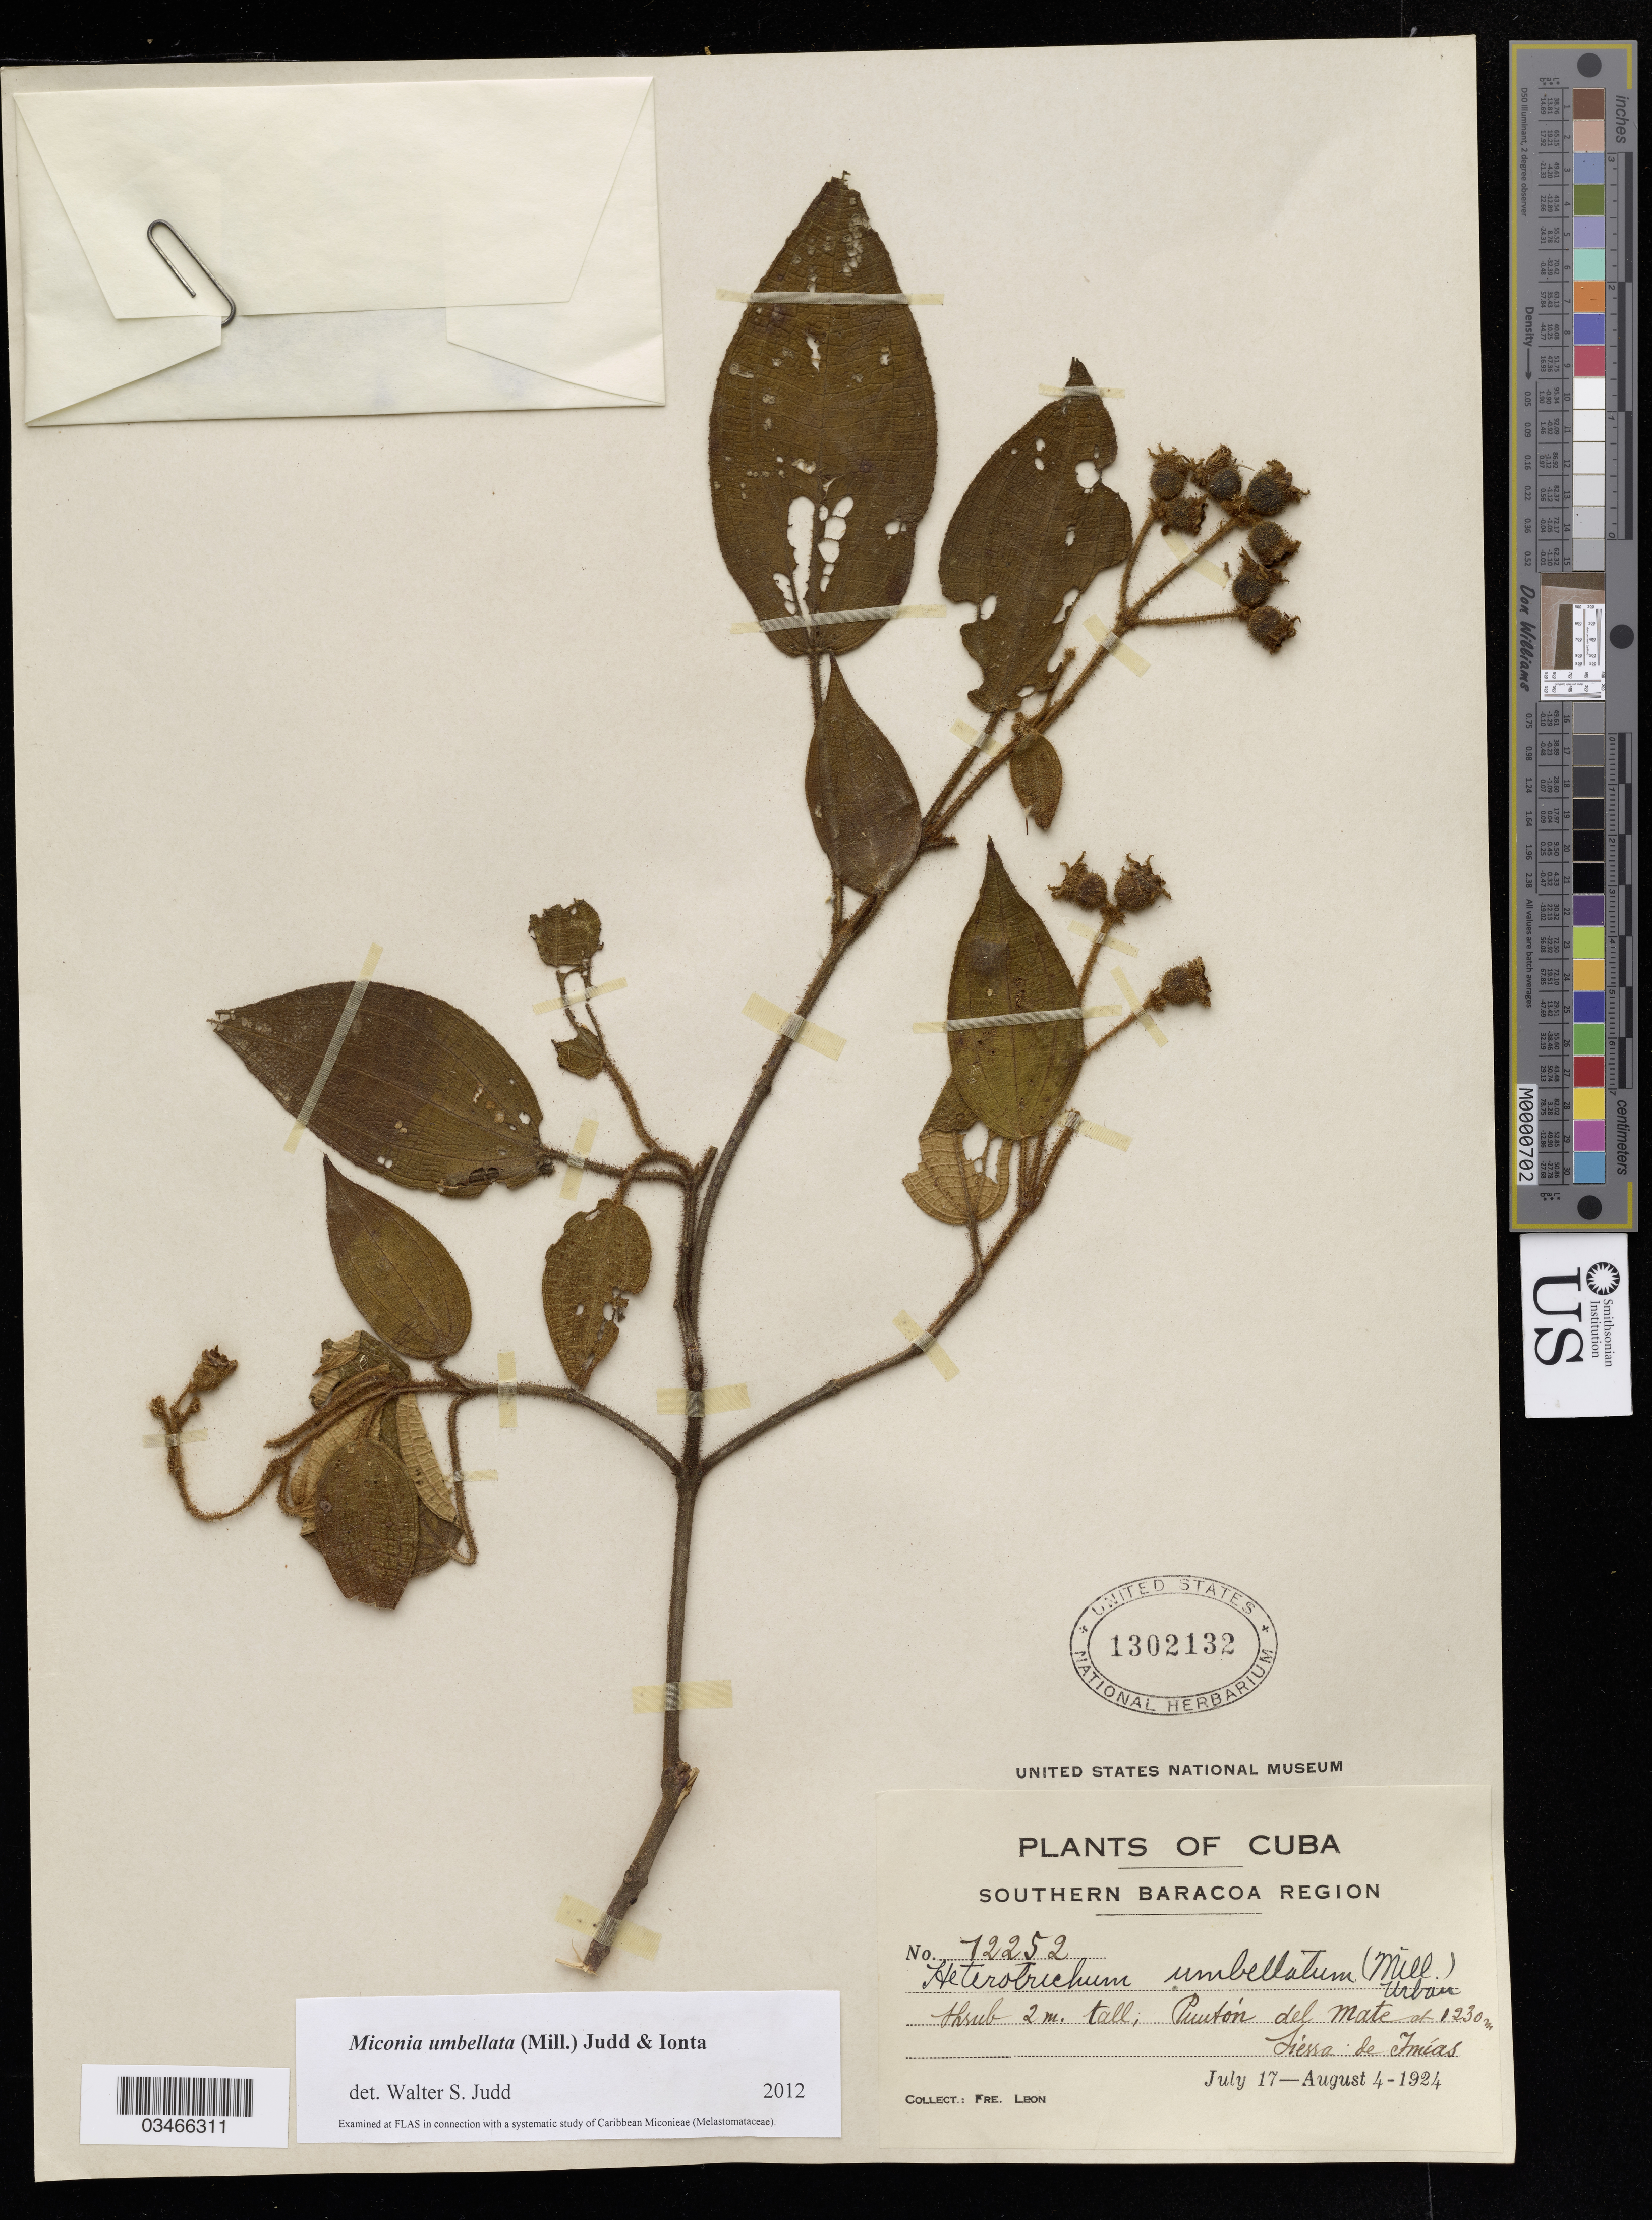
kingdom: Plantae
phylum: Tracheophyta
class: Magnoliopsida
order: Myrtales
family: Melastomataceae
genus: Miconia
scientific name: Miconia umbellata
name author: (Mill.) Judd & Ionta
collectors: F. Leon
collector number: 12252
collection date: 1924-07-17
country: Cuba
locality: Southern Baracoa Region. Sierra de Imias.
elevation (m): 1230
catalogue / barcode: US 1302132